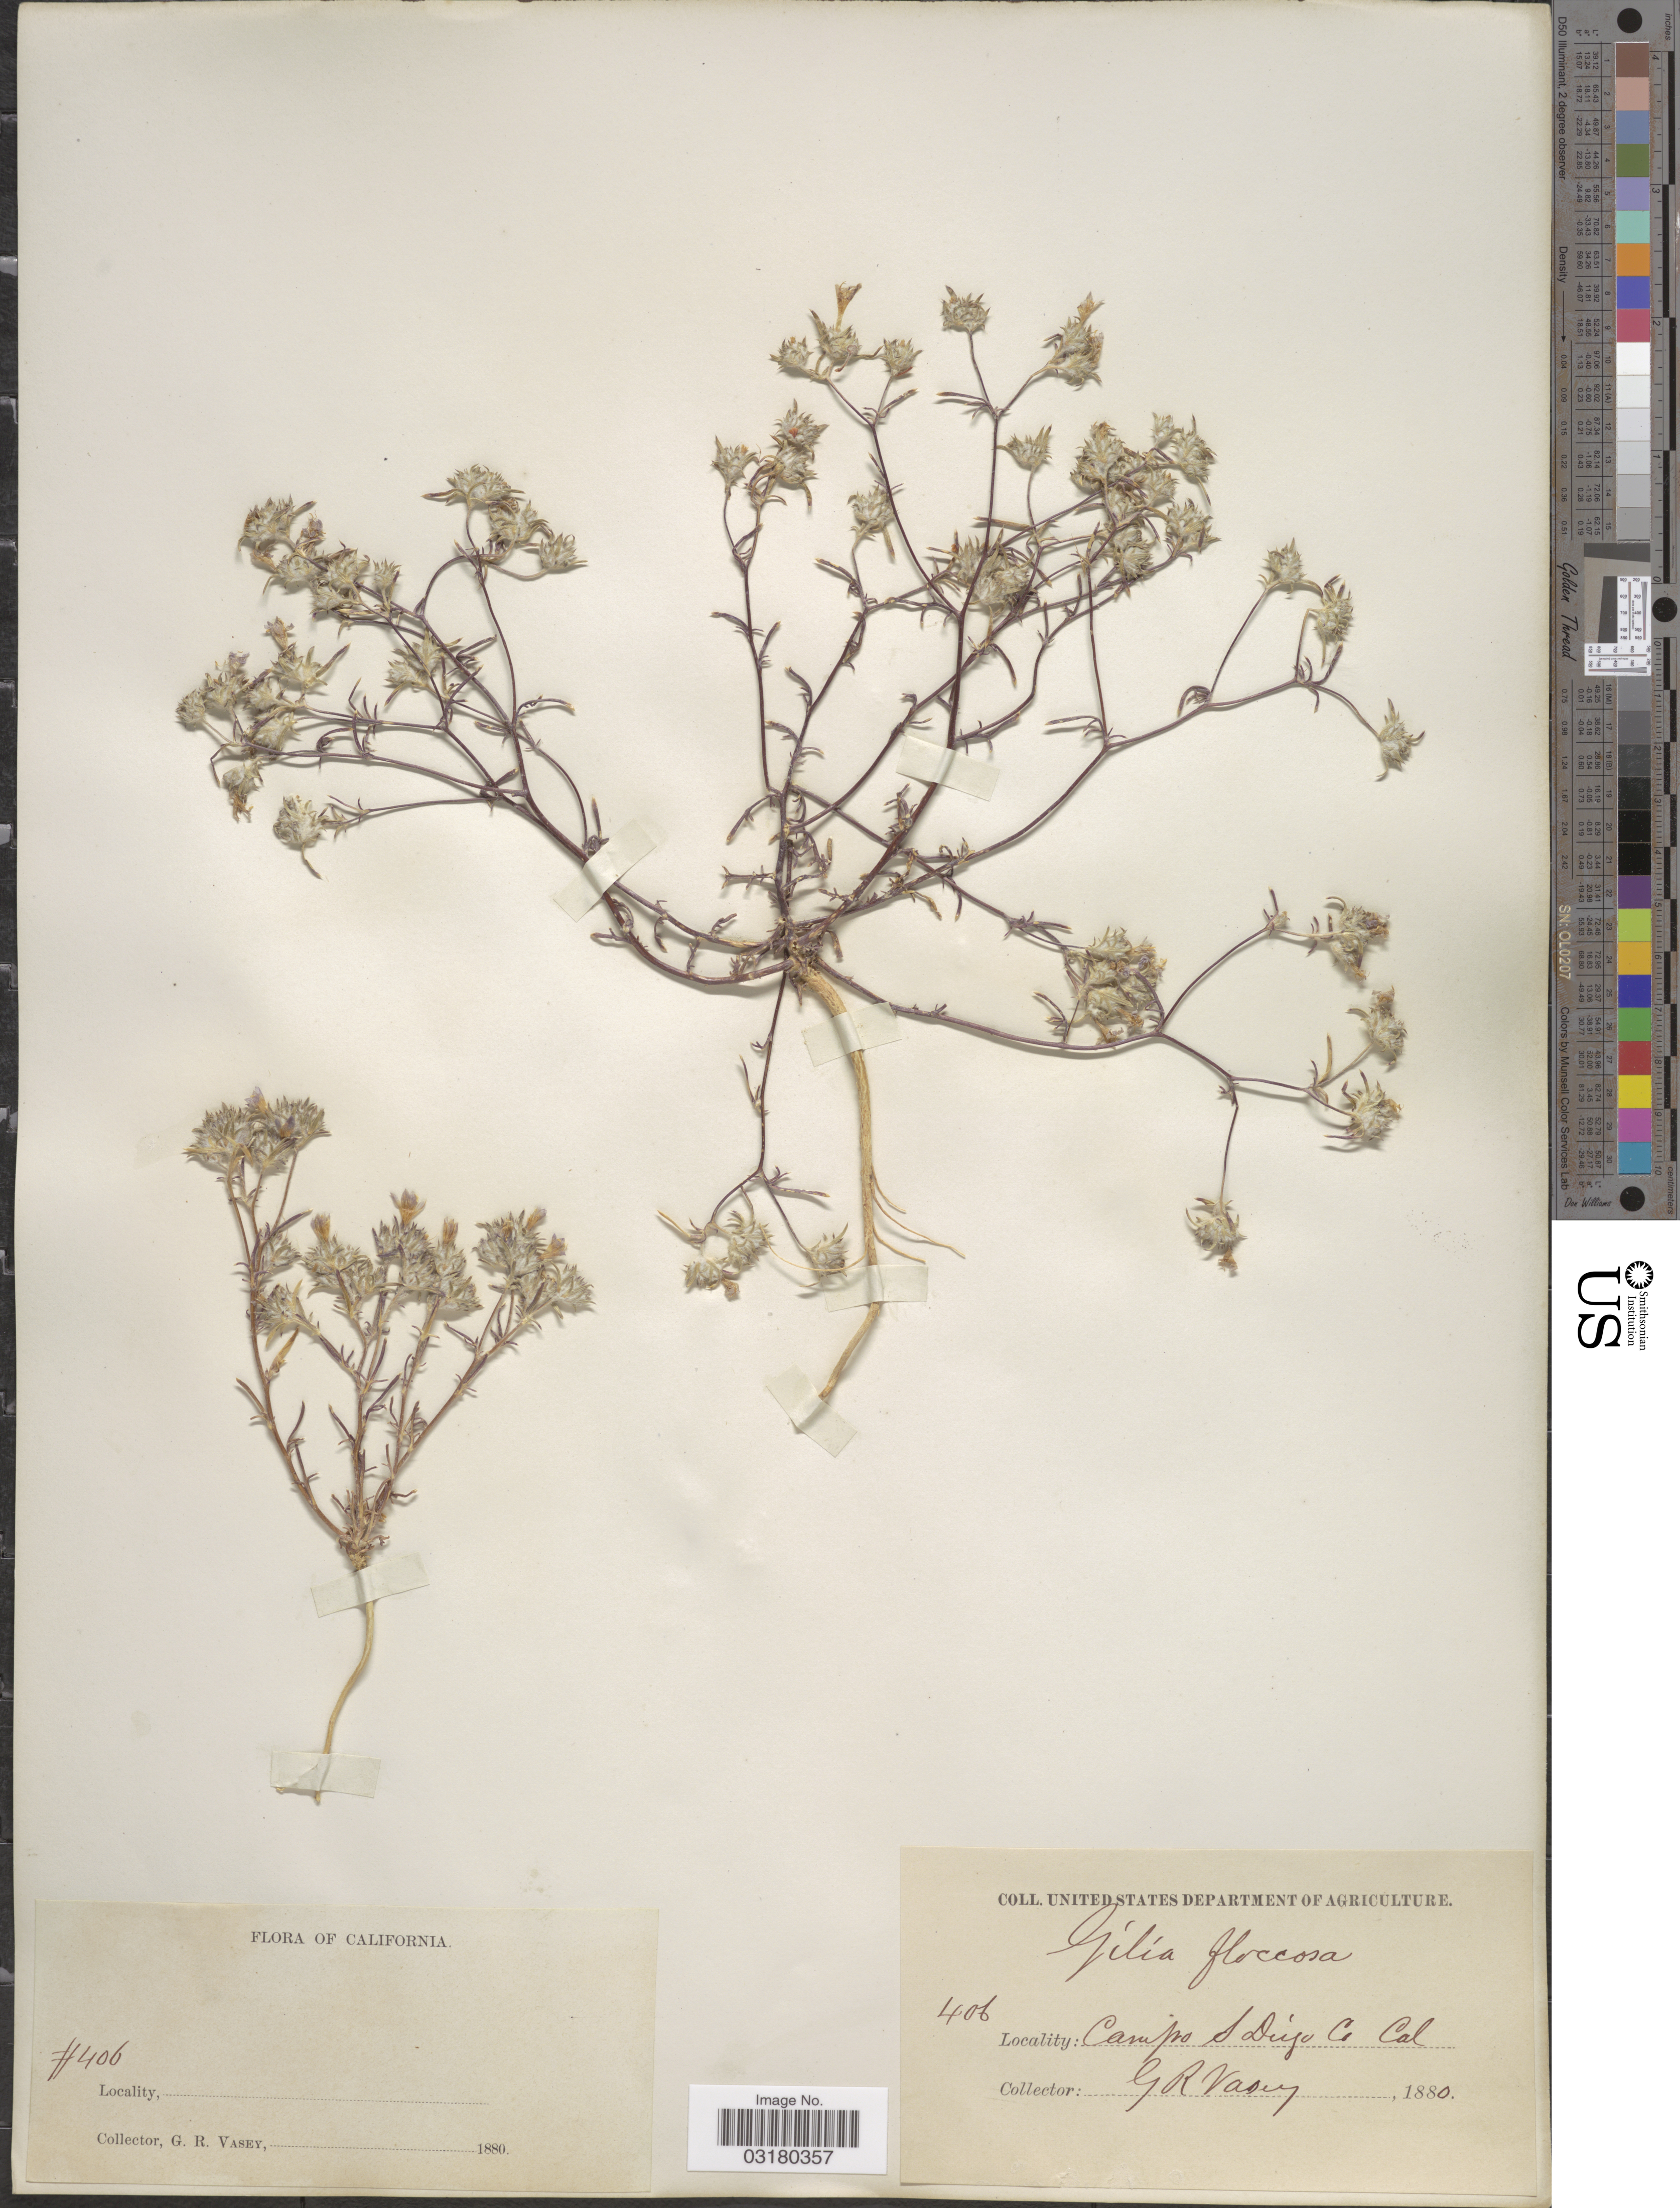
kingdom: Plantae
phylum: Tracheophyta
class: Magnoliopsida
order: Ericales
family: Polemoniaceae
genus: Eriastrum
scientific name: Eriastrum sp.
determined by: Strong, Mark T., (BOT), Smithsonian Institution - National Museum of Natural History (UNITED STATES)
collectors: G. R. Vasey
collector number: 406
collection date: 1880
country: United States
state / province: California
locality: Campo S Diego Co.